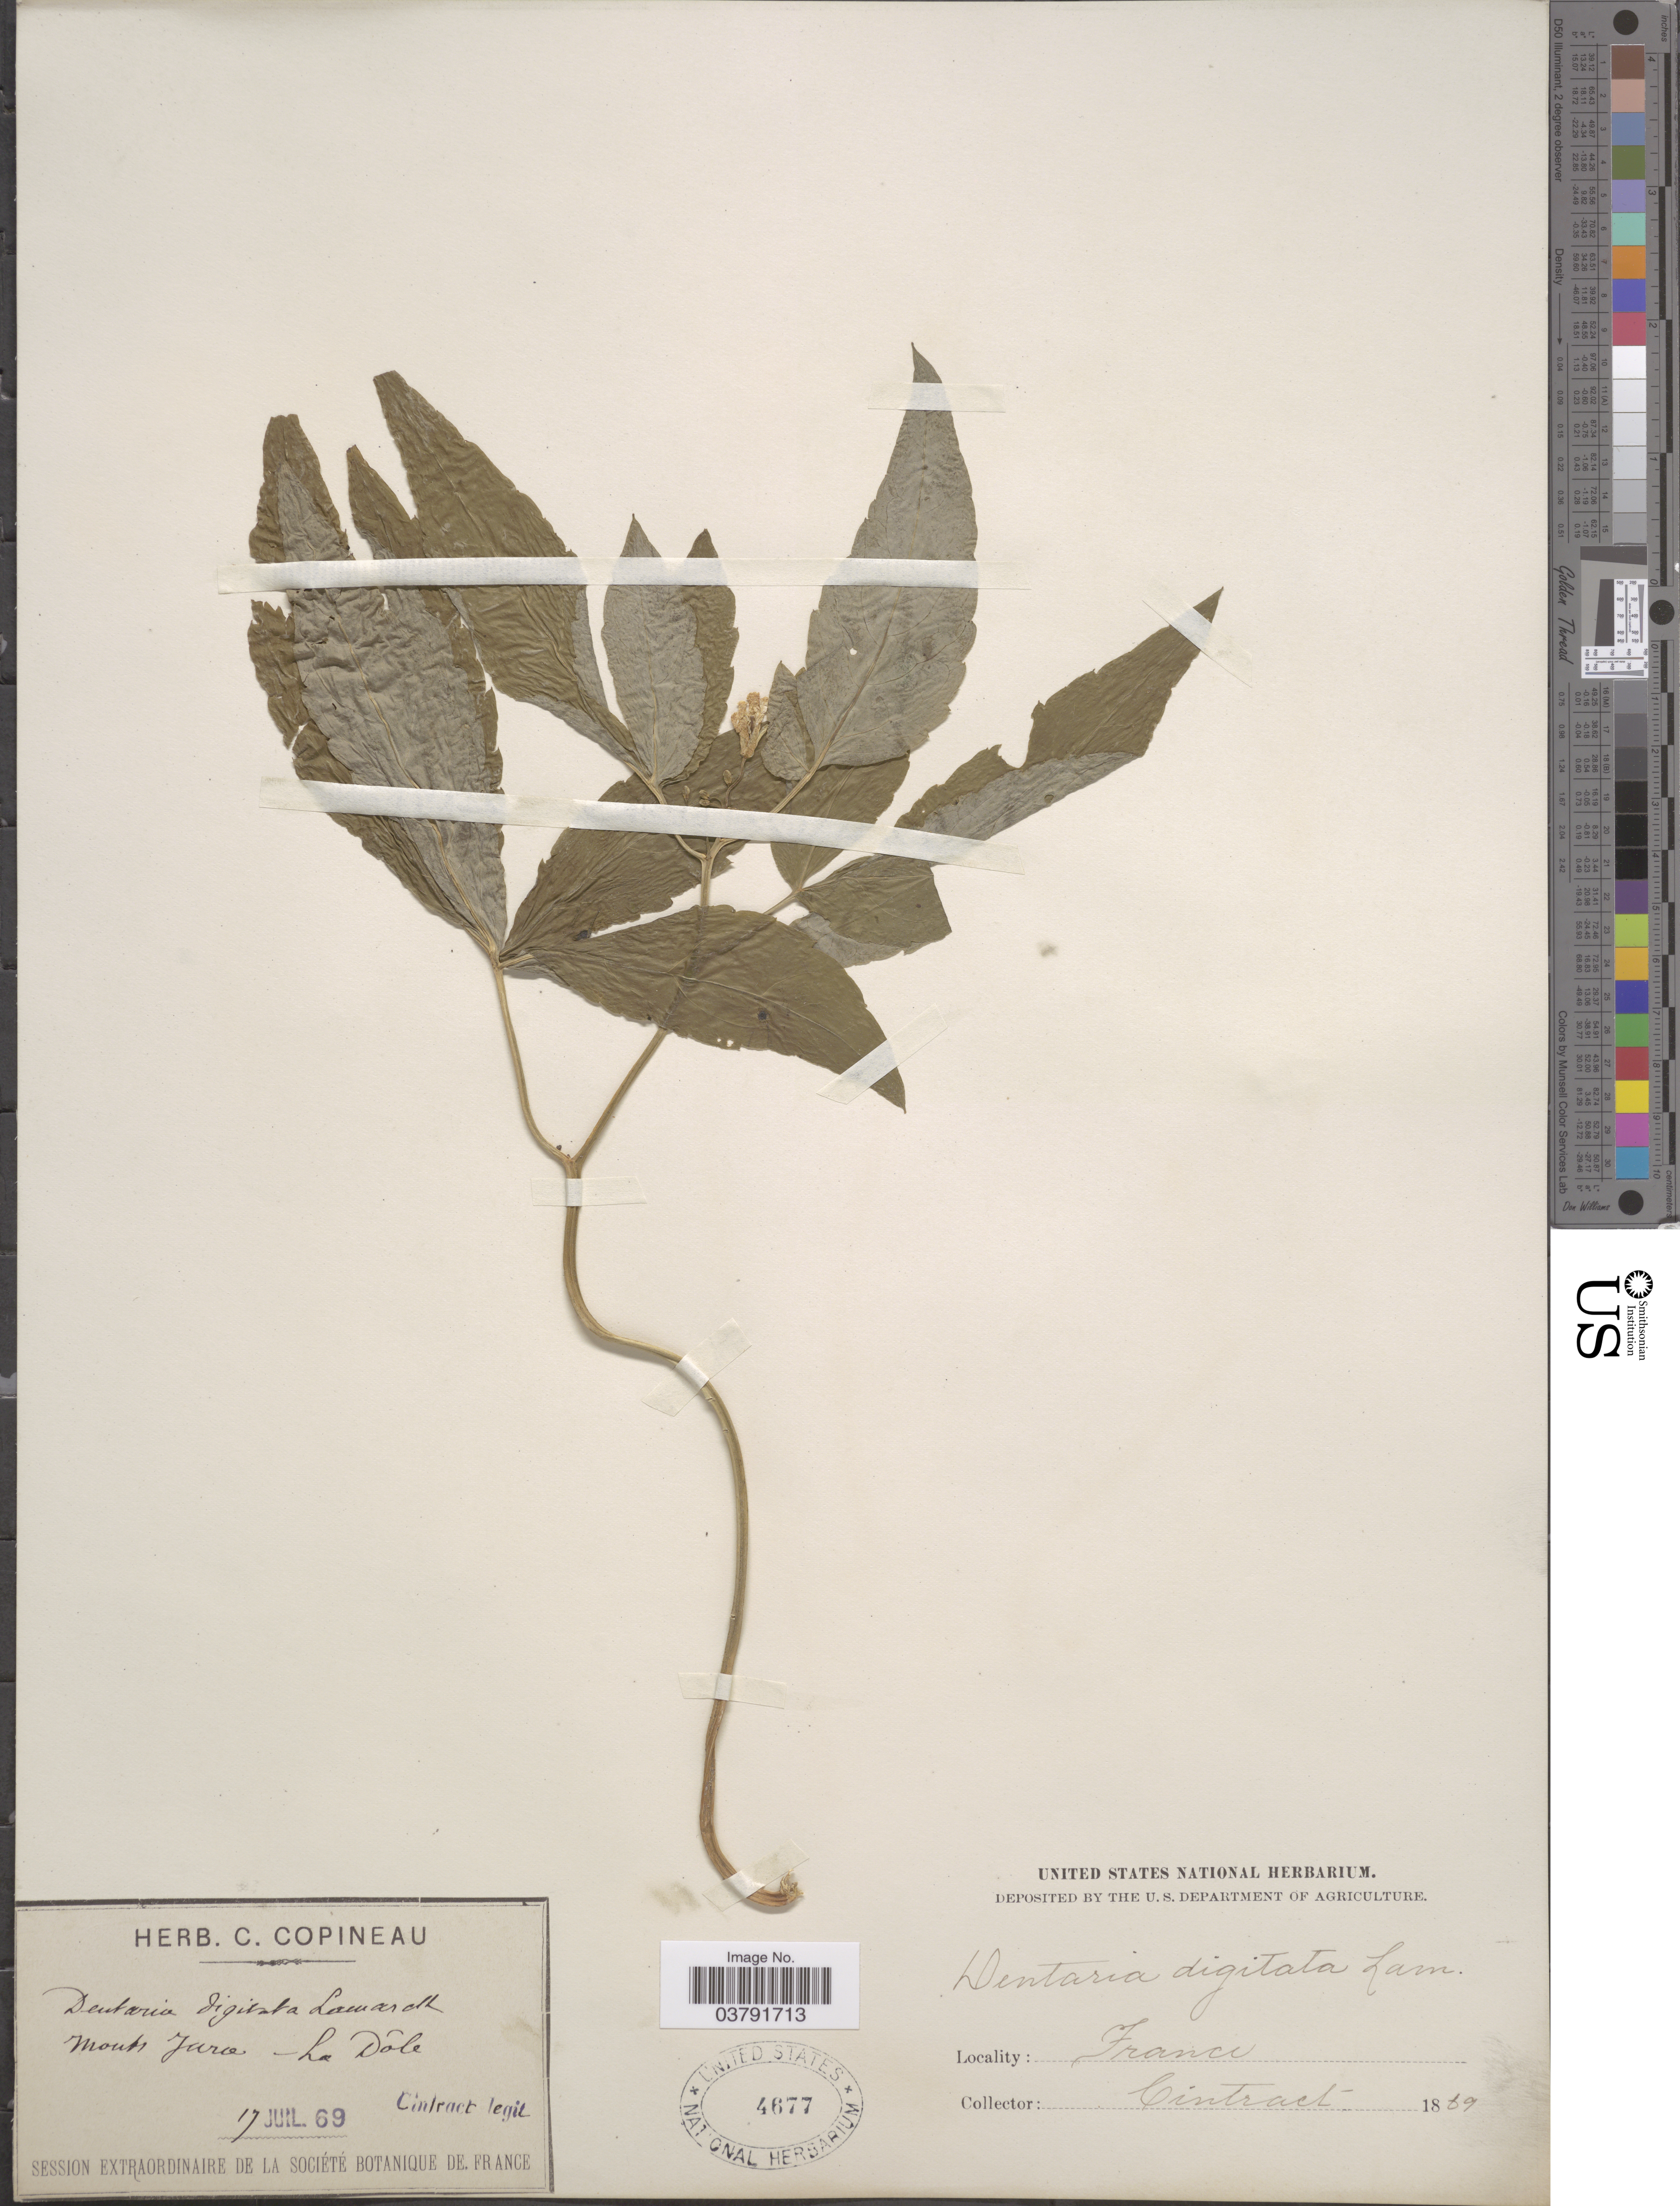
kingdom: Plantae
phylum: Tracheophyta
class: Magnoliopsida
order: Brassicales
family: Brassicaceae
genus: Dentaria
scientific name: Dentaria digitata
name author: Lam.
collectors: Cintract, --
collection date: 1869-07-17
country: France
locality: Monts Jura - La Dȏle.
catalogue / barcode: US 4677